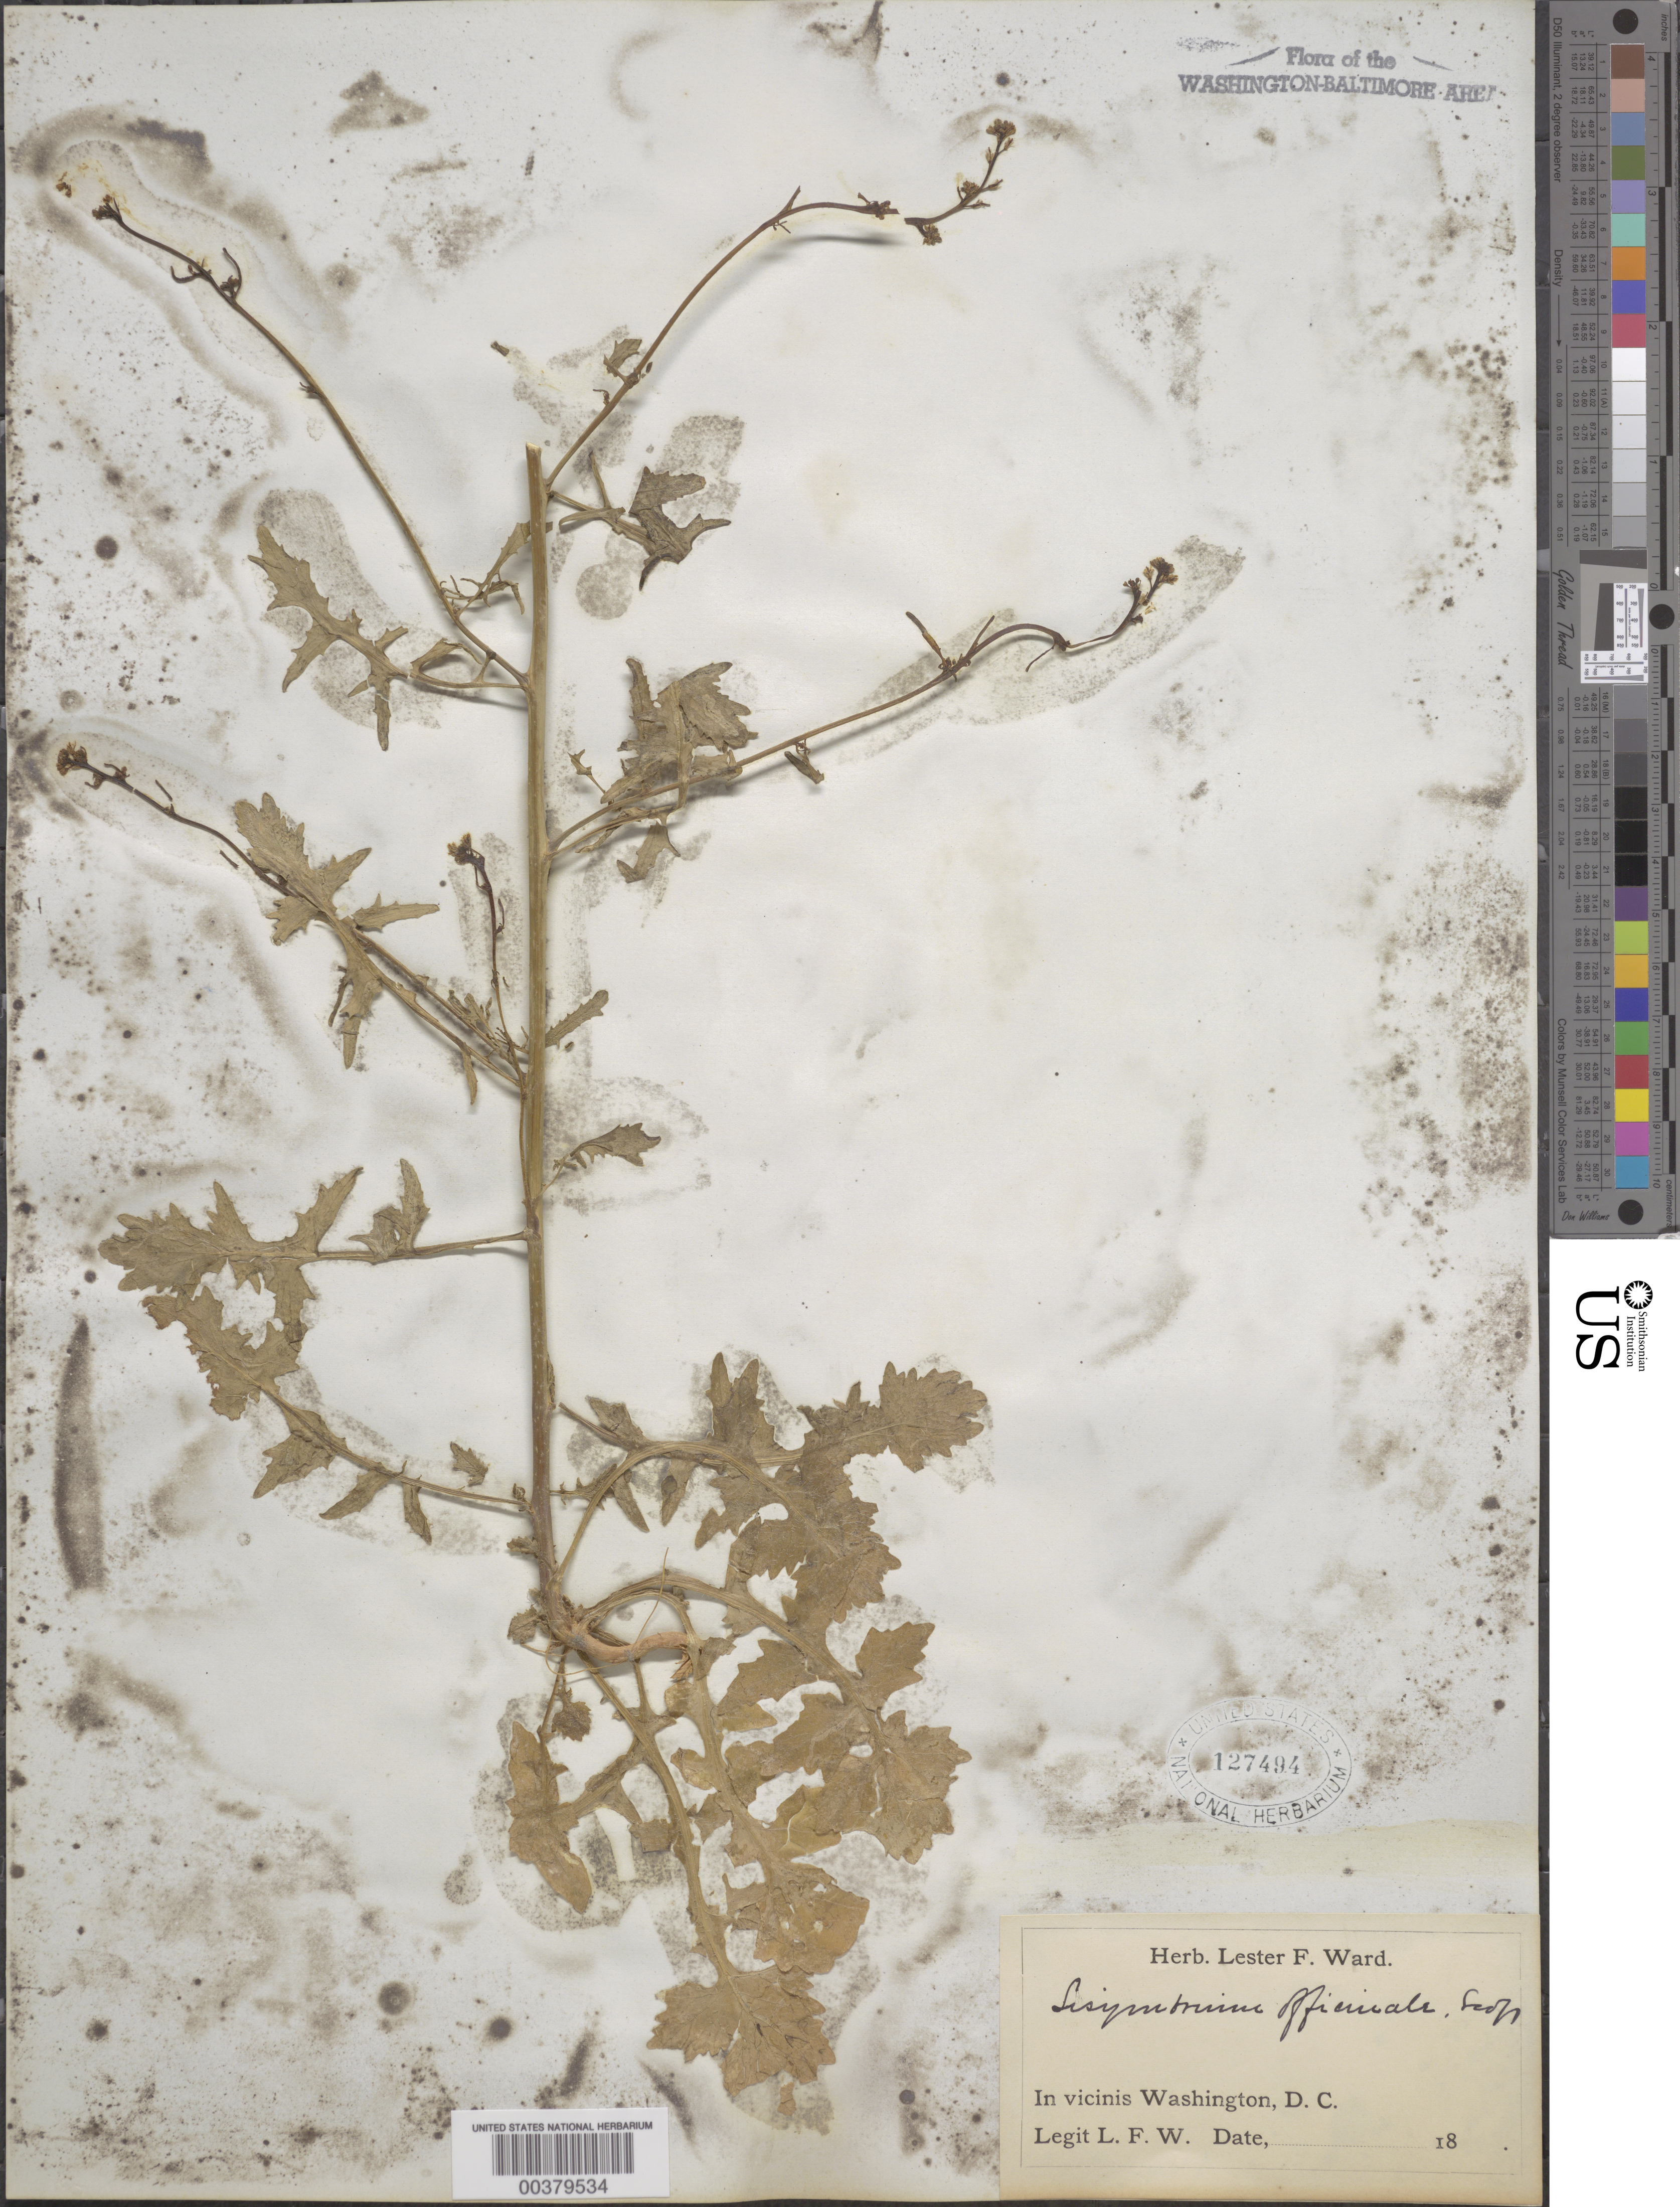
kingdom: Plantae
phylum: Tracheophyta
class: Magnoliopsida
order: Brassicales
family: Brassicaceae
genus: Sisymbrium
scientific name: Sisymbrium officinale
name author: (L.) Scop.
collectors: L. F. Ward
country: United States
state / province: District of Columbia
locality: Washington DC Area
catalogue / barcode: US 127494